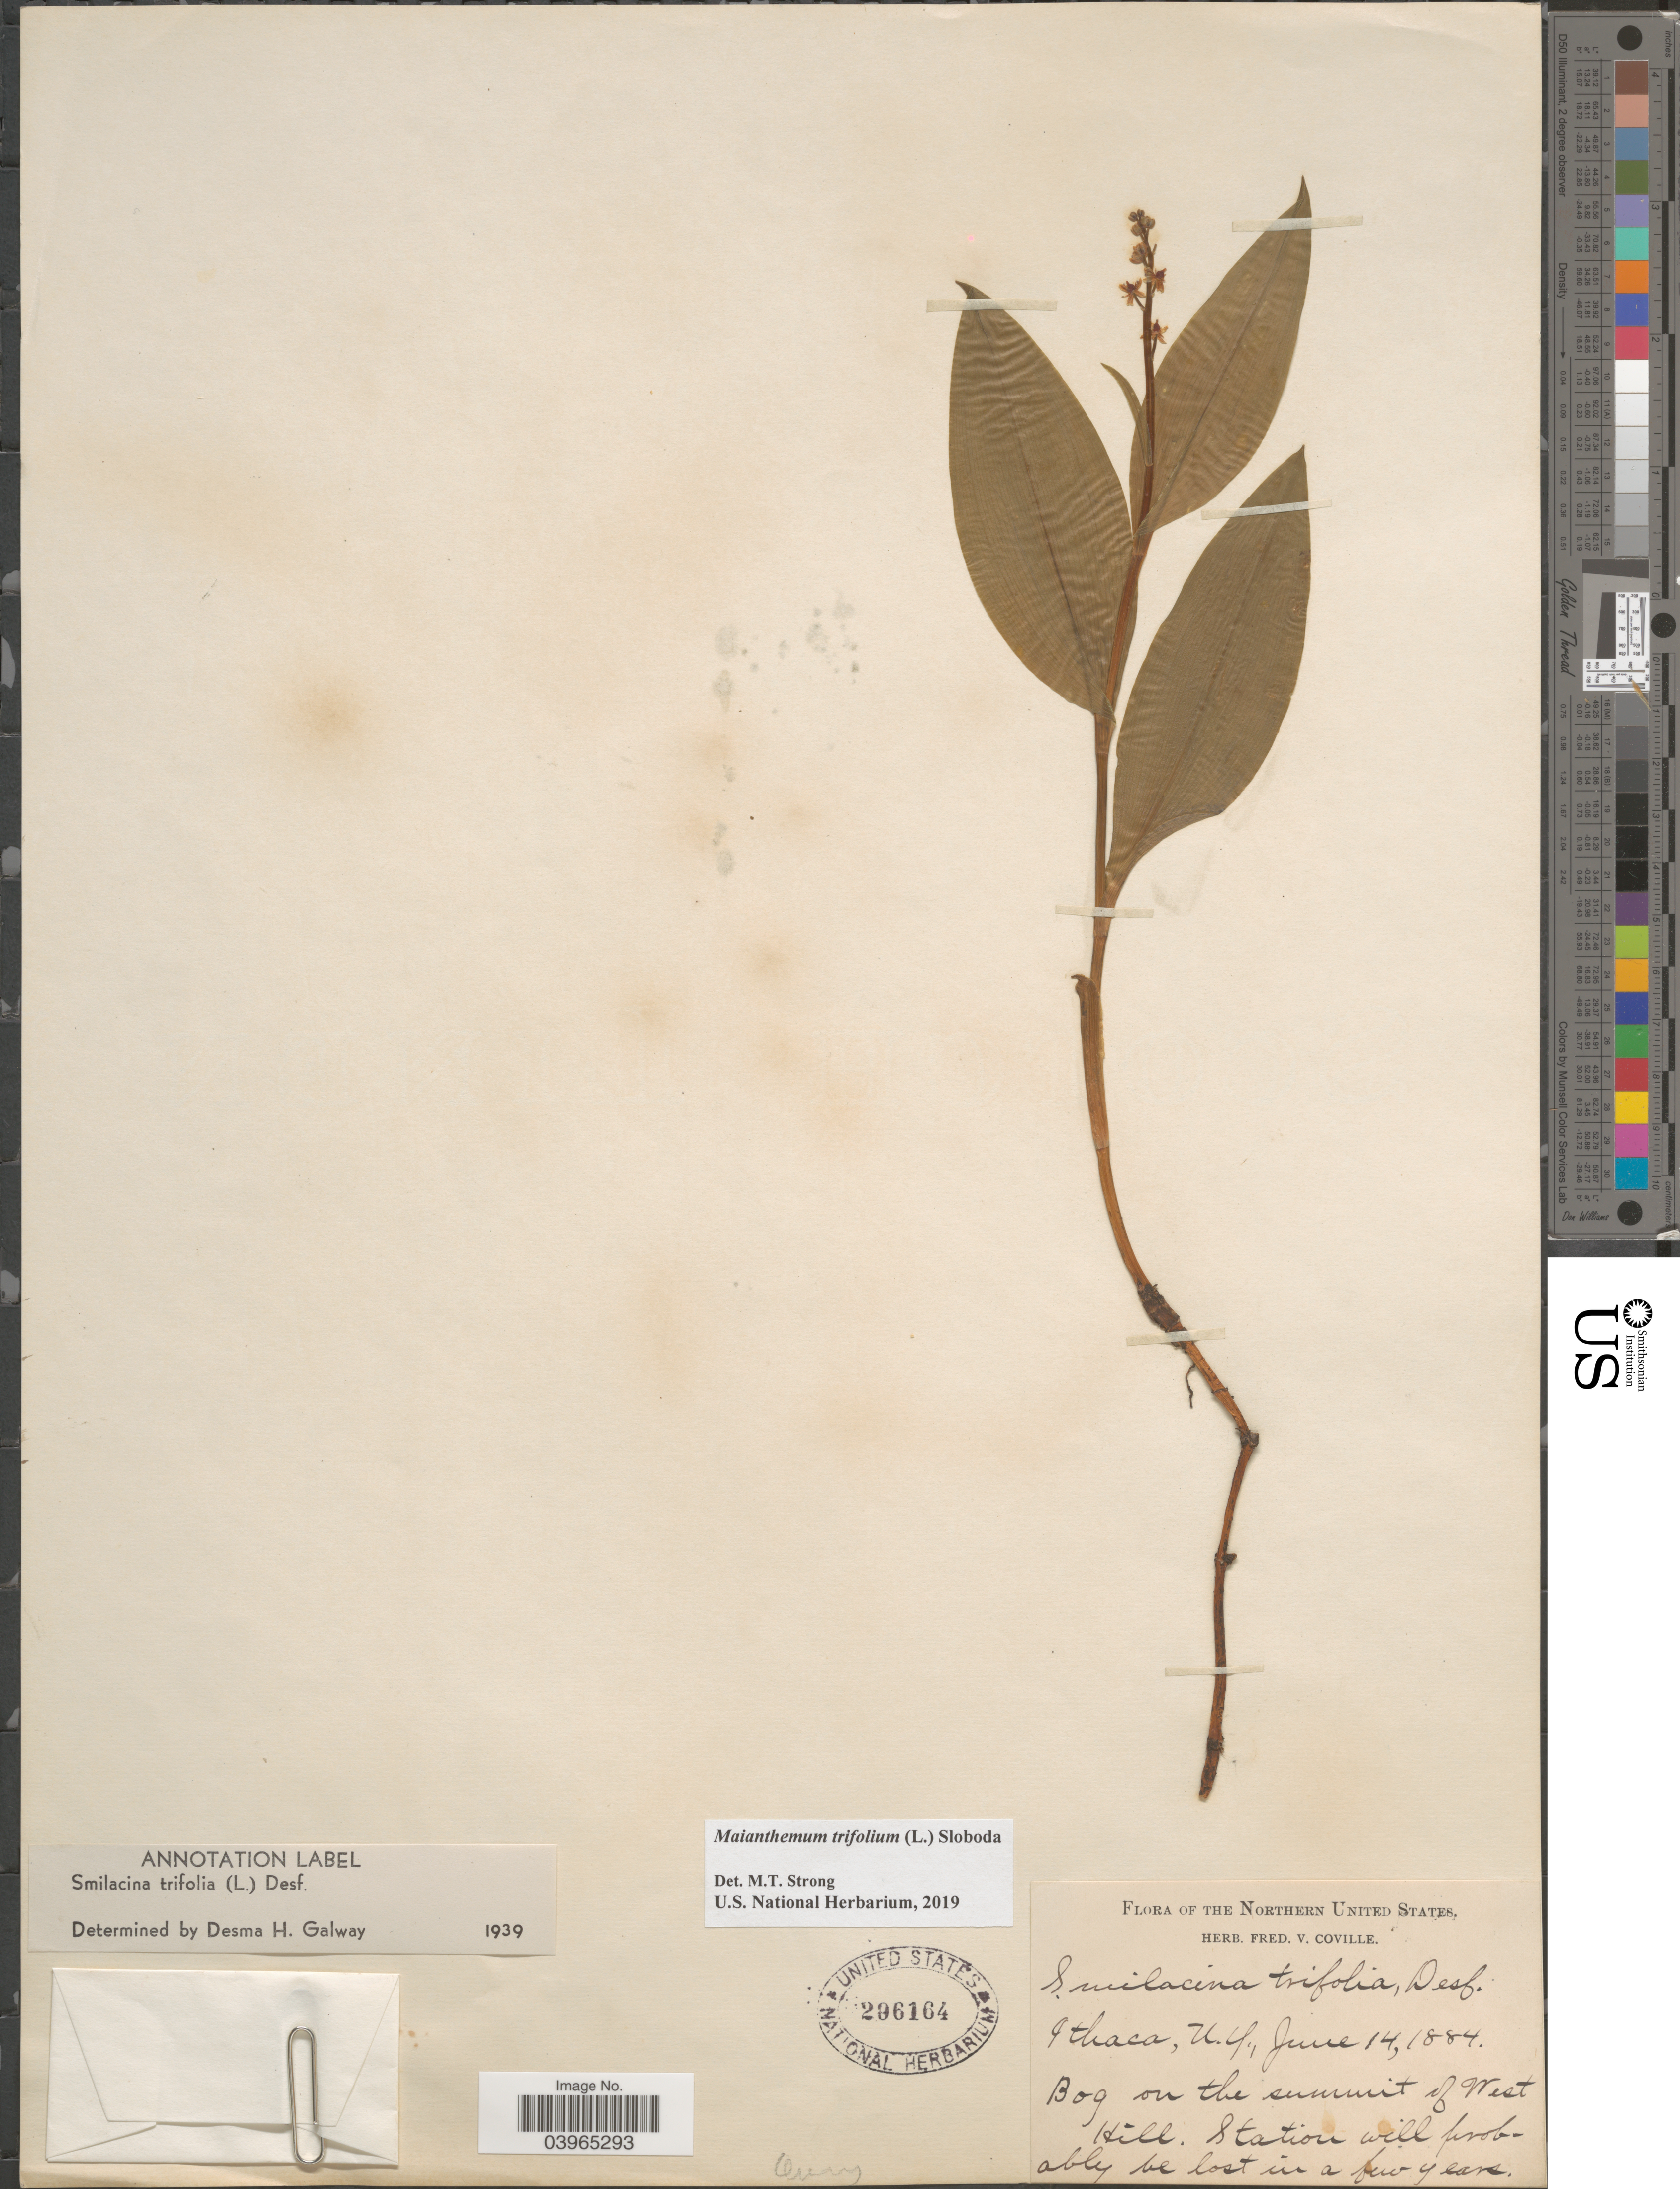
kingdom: Plantae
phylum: Tracheophyta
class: Liliopsida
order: Asparagales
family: Asparagaceae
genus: Maianthemum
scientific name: Maianthemum trifolium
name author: (L.) Sloboda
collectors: ex herb. Fred. V. Coville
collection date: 1884-06-14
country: United States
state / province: New York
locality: Northern United States. Ithaca. Bog on the summit of West Hill.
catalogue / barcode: US 296164